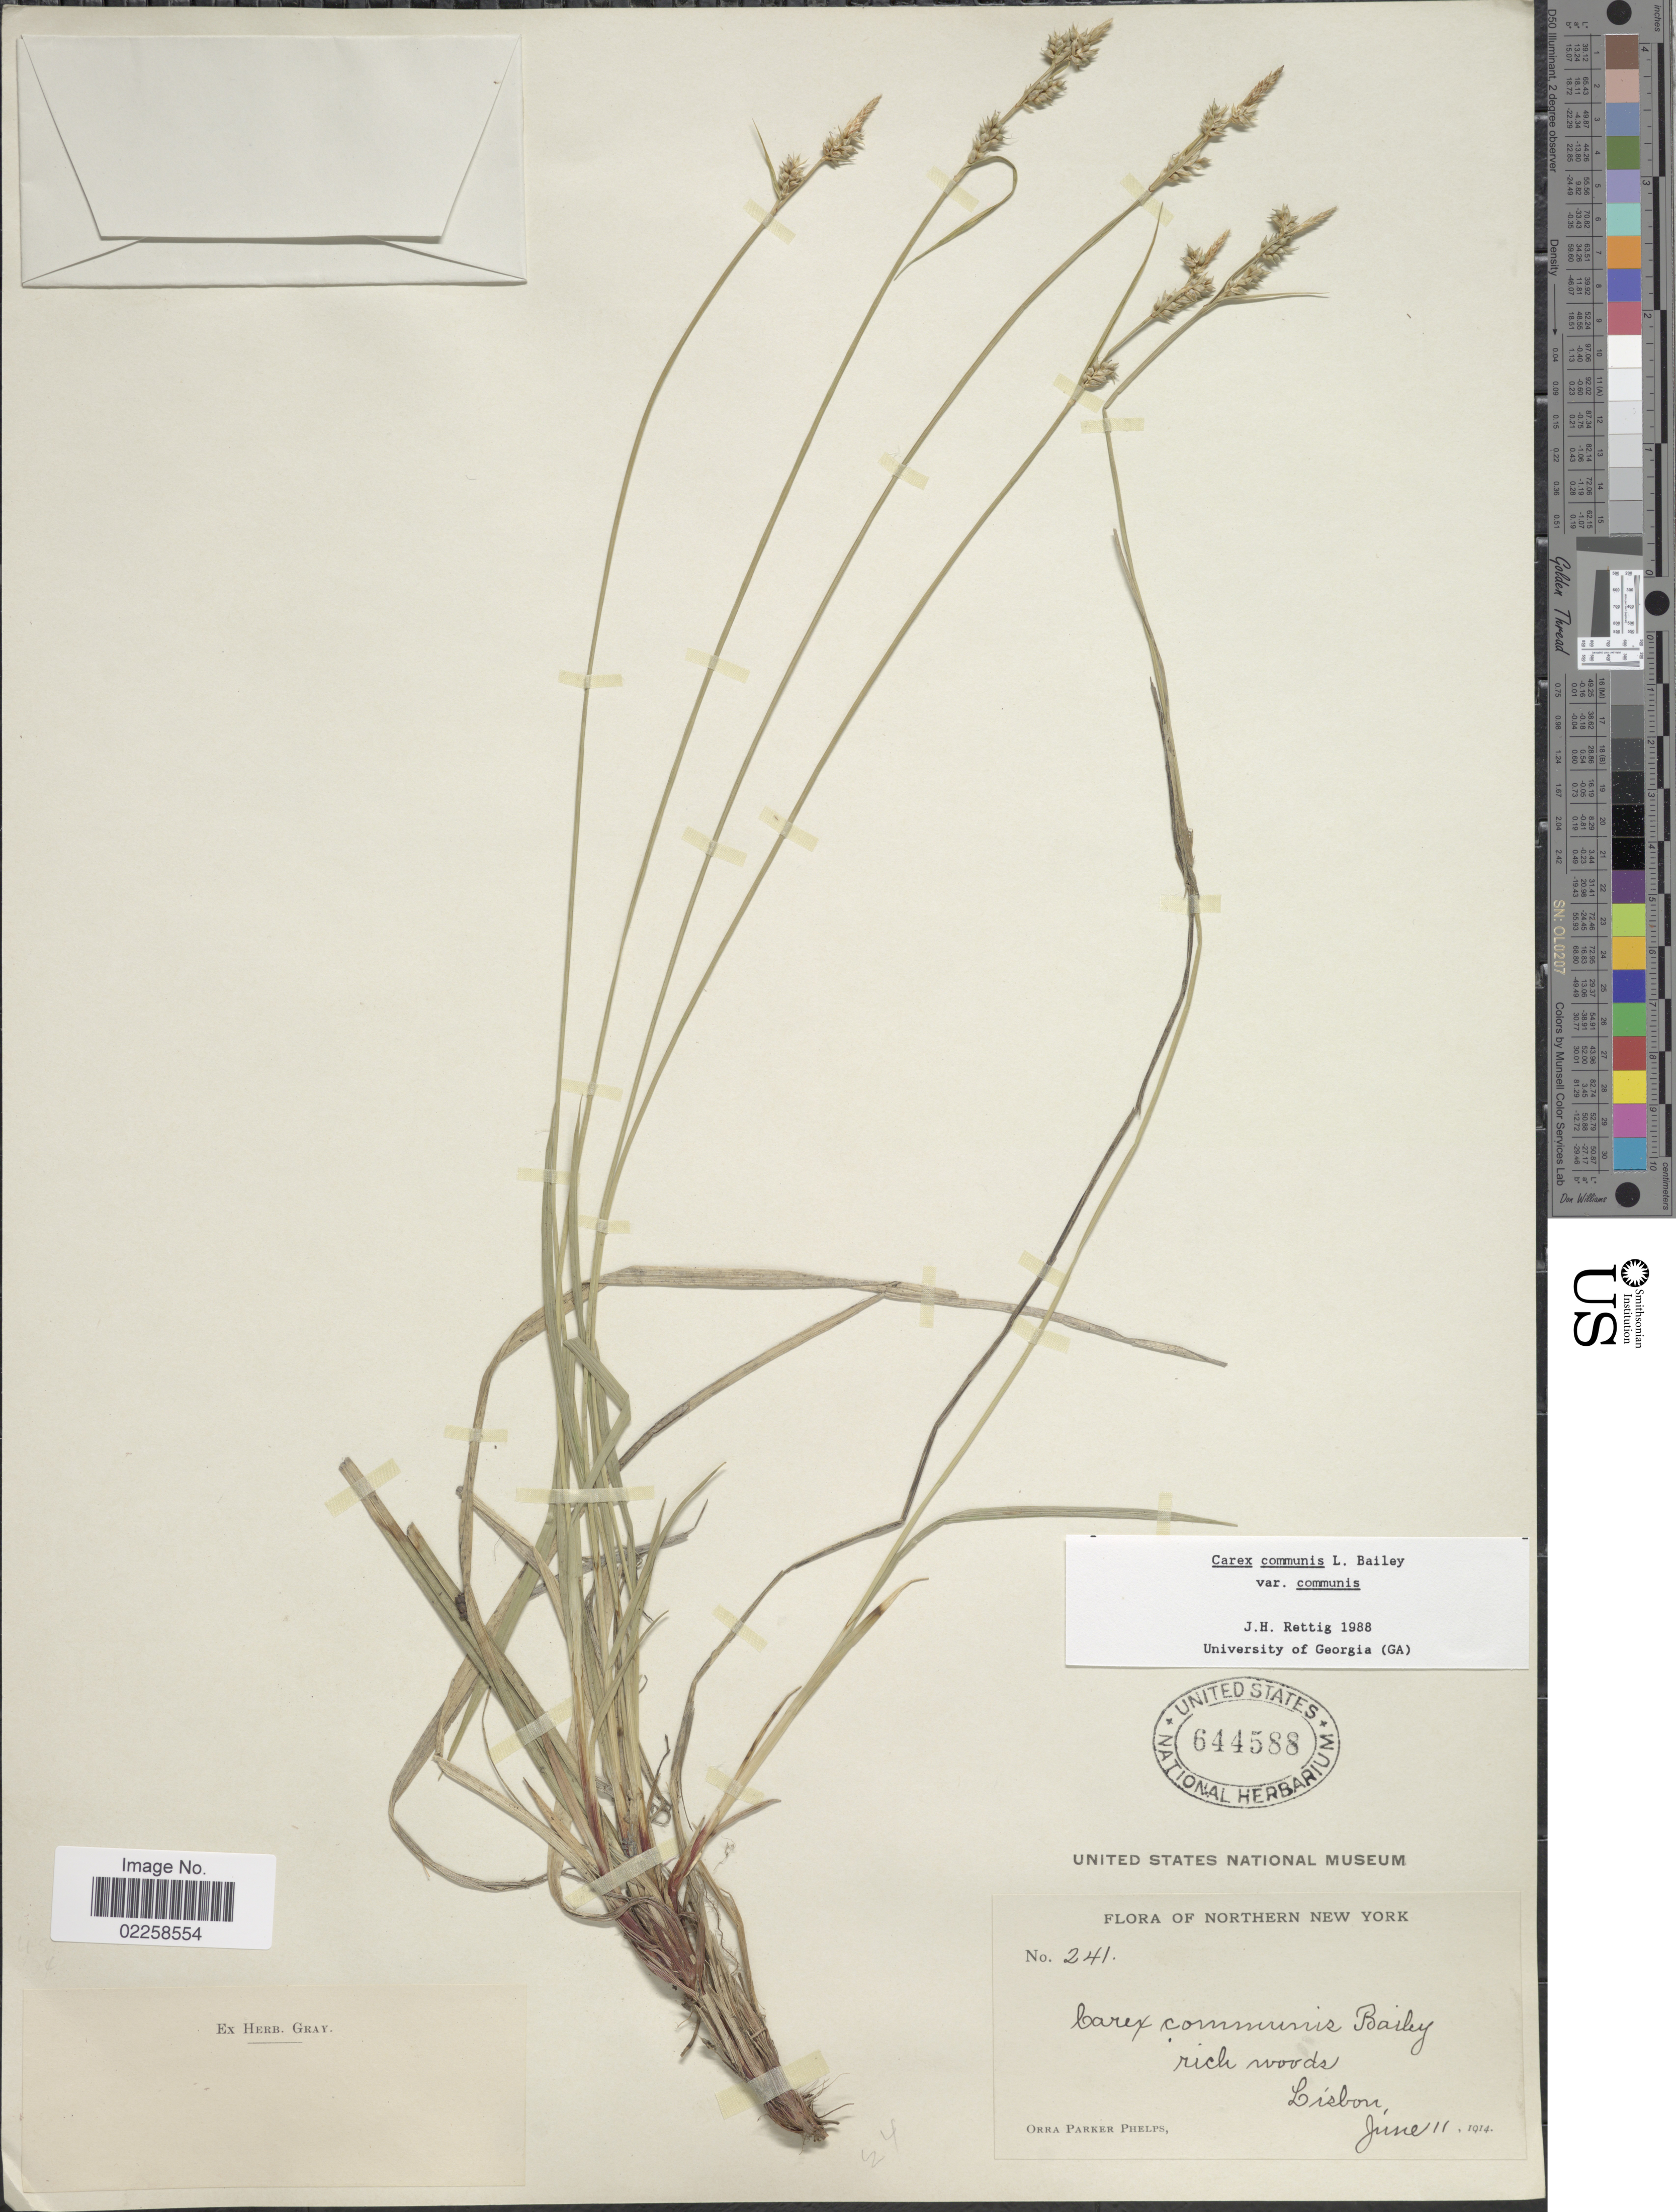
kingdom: Plantae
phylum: Tracheophyta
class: Liliopsida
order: Poales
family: Cyperaceae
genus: Carex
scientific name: Carex communis var. communis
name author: L.H. Bailey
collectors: O. P. Phelps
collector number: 241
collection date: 1914-06-11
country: United States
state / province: New York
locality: Northern New York. Rich woods, Lisbon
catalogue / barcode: US 644588